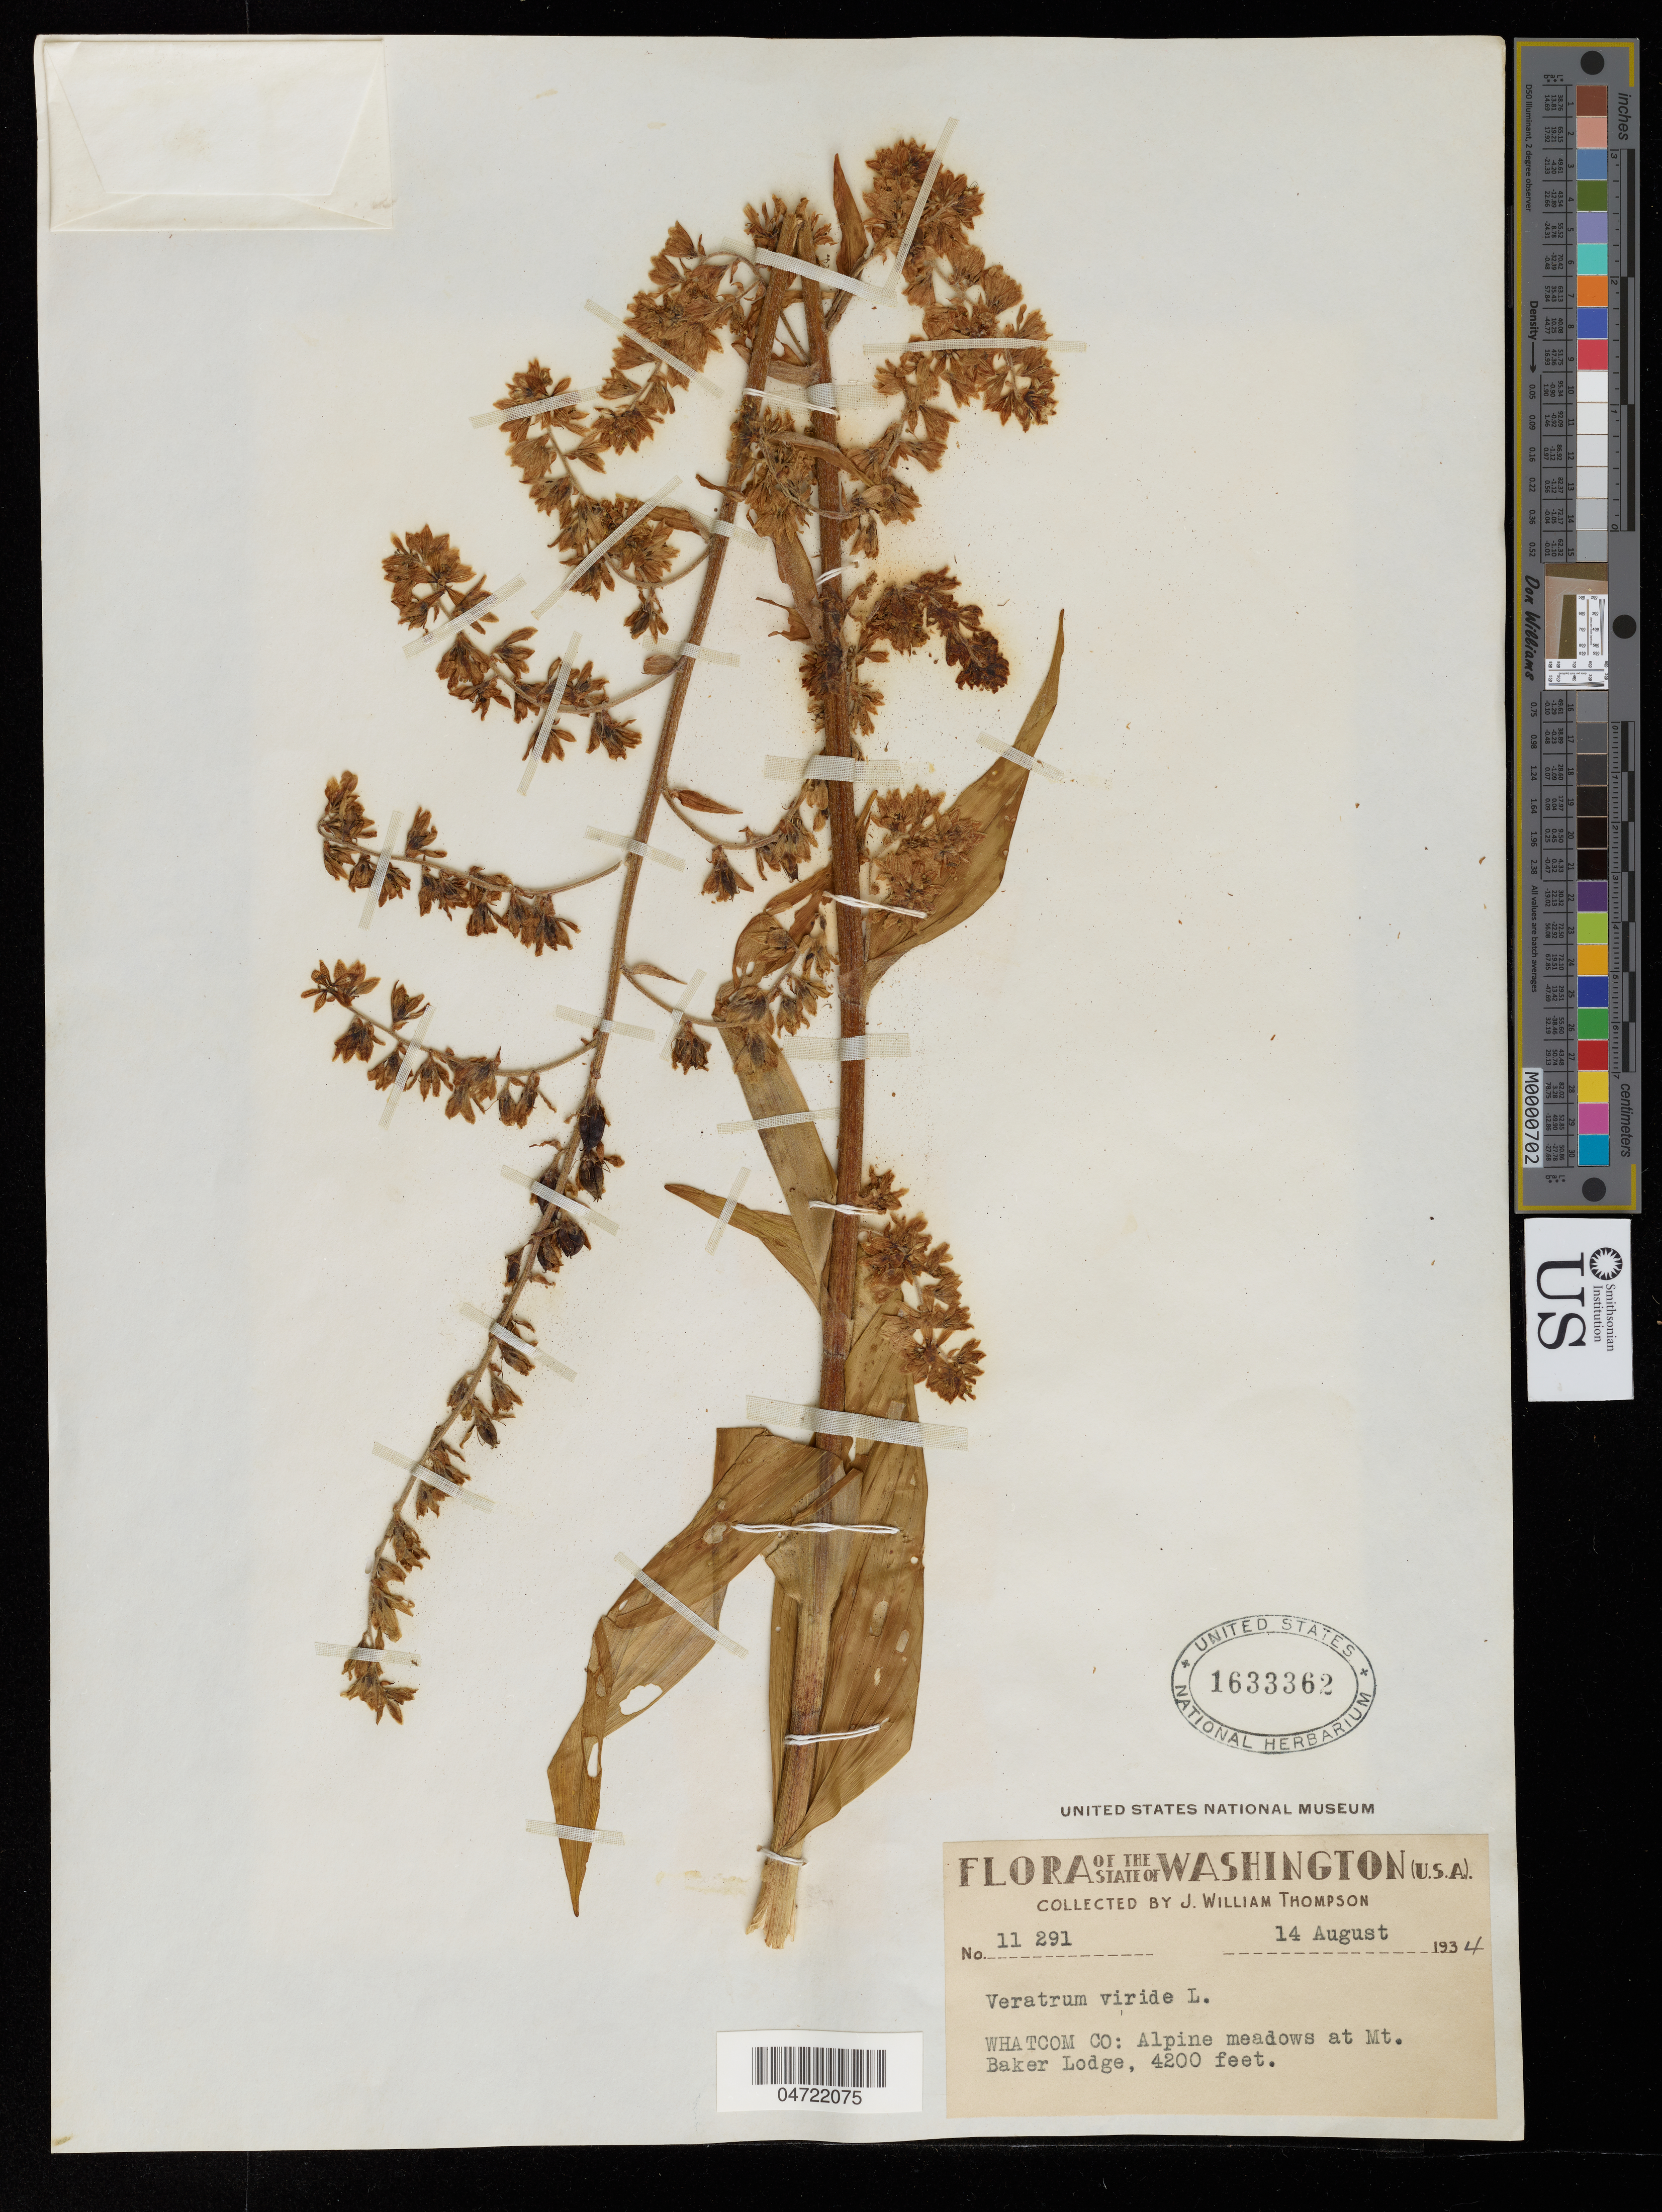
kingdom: Plantae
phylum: Tracheophyta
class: Liliopsida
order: Liliales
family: Melanthiaceae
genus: Veratrum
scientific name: Veratrum viride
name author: Aiton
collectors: J. W. Thompson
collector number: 11291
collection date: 1934-08-14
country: United States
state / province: Washington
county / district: Whatcom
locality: Among alpine heather near Austin Pass, Mt. Baker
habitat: Alpine meadow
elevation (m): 1280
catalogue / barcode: US 1633362